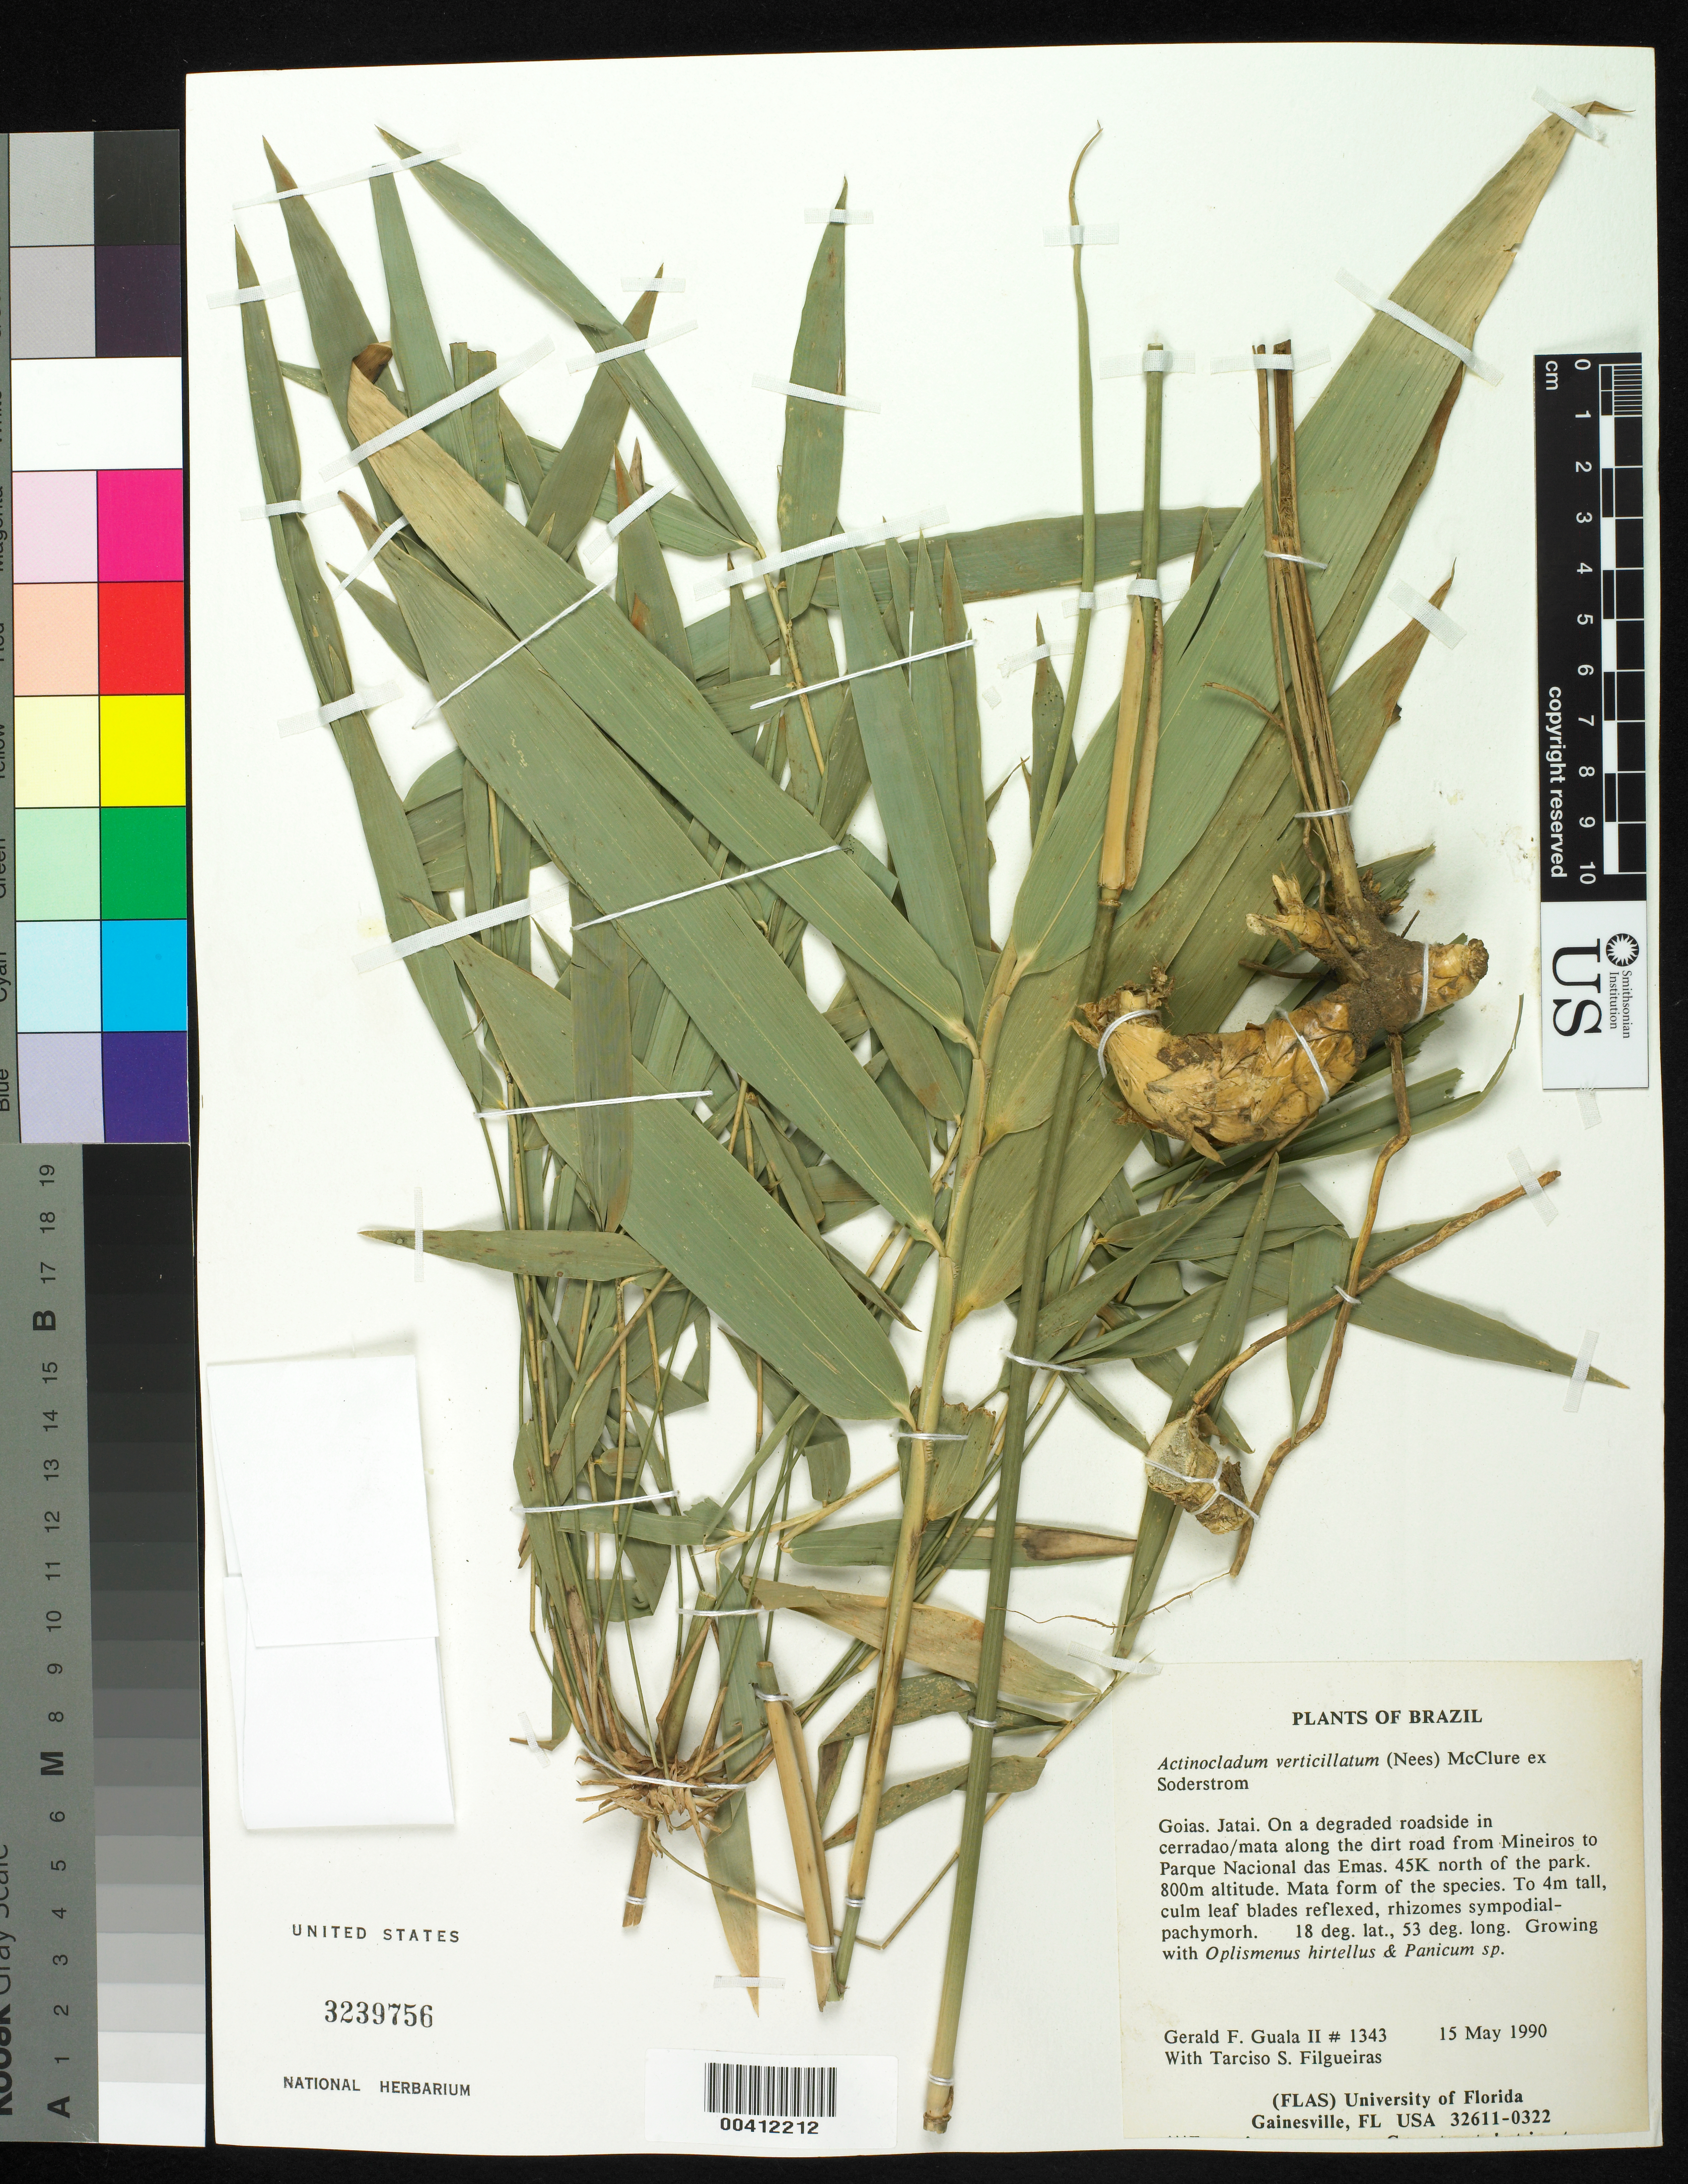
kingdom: Plantae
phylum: Tracheophyta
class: Liliopsida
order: Poales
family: Poaceae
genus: Actinocladum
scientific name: Actinocladum verticillatum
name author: (Nees) McClure ex Soderstr.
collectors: G. Guala & T. S. Filgueiras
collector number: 1343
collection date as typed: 15 May 1990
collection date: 1990-05-15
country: Brazil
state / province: Goiás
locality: Jatai, between mineiros and parque nacional de emas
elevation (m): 800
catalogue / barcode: US 3239756